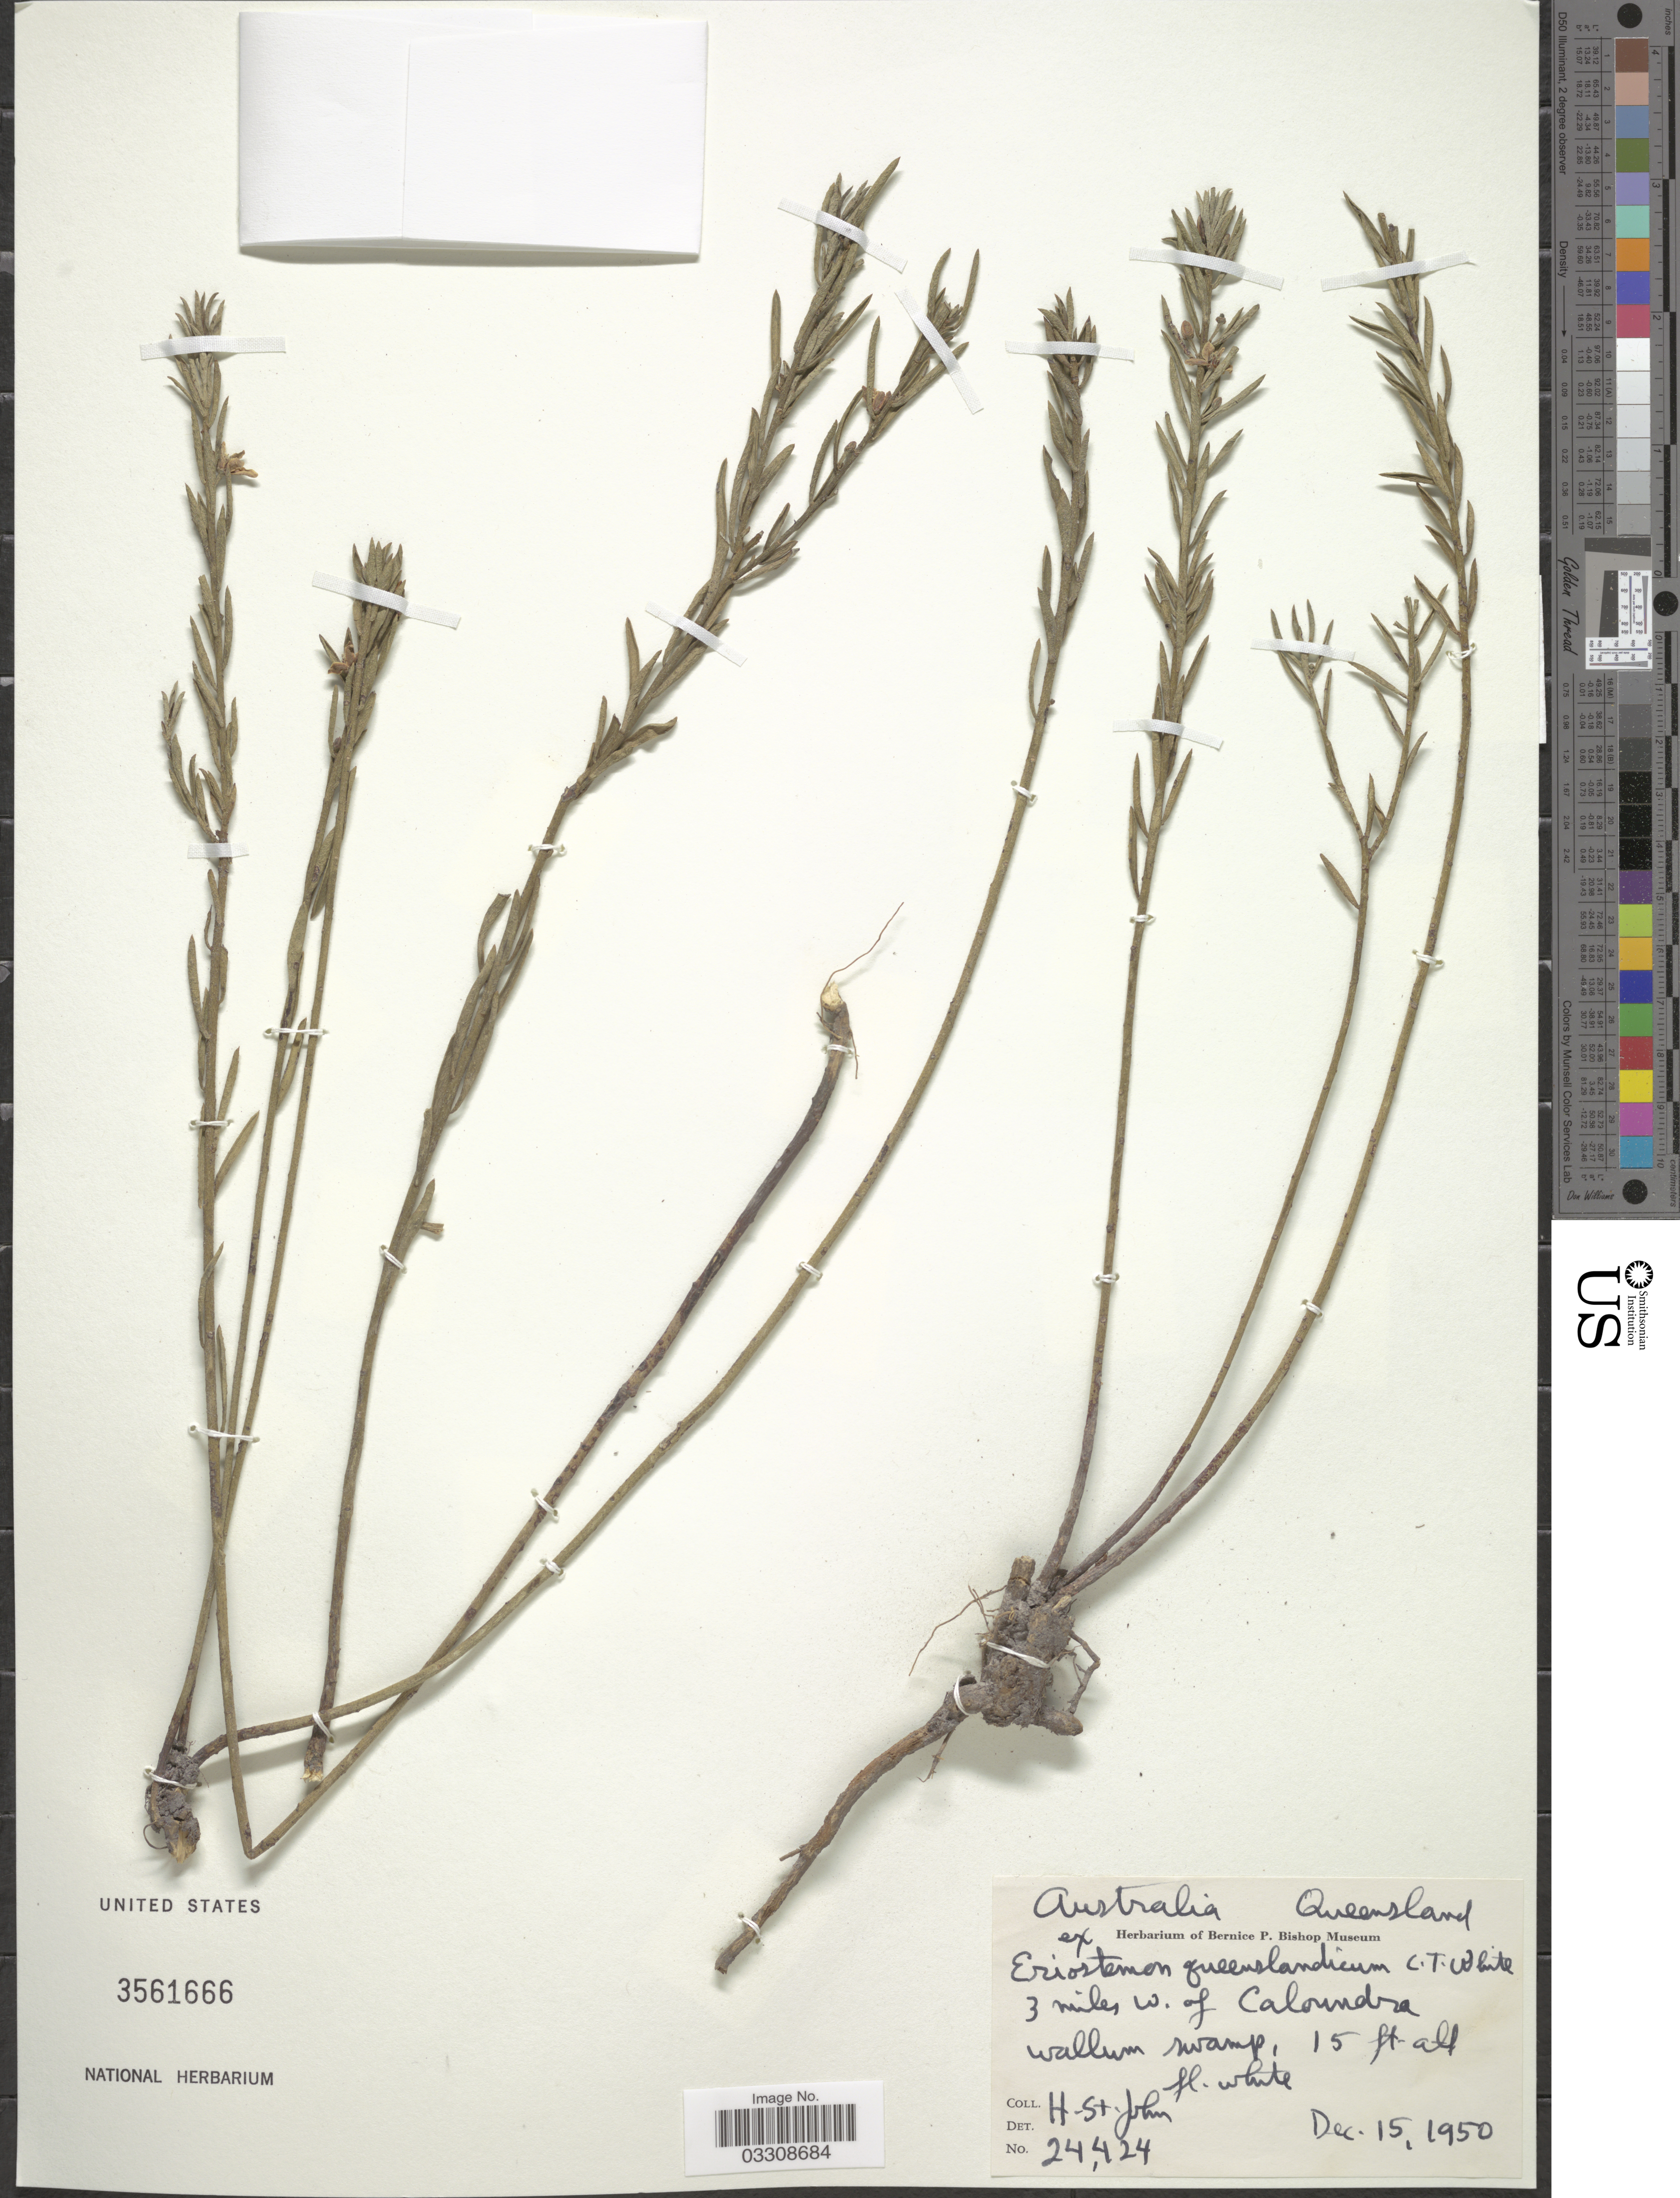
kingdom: Plantae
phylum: Tracheophyta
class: Magnoliopsida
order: Sapindales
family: Rutaceae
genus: Eriostemon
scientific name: Eriostemon queenslandicus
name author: C.T. White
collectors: H. St. John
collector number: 24424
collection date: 1950-12-15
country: Australia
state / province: Queensland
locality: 3 miles W. of Caloundra, Wallum swamp.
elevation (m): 5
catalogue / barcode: US 3561666